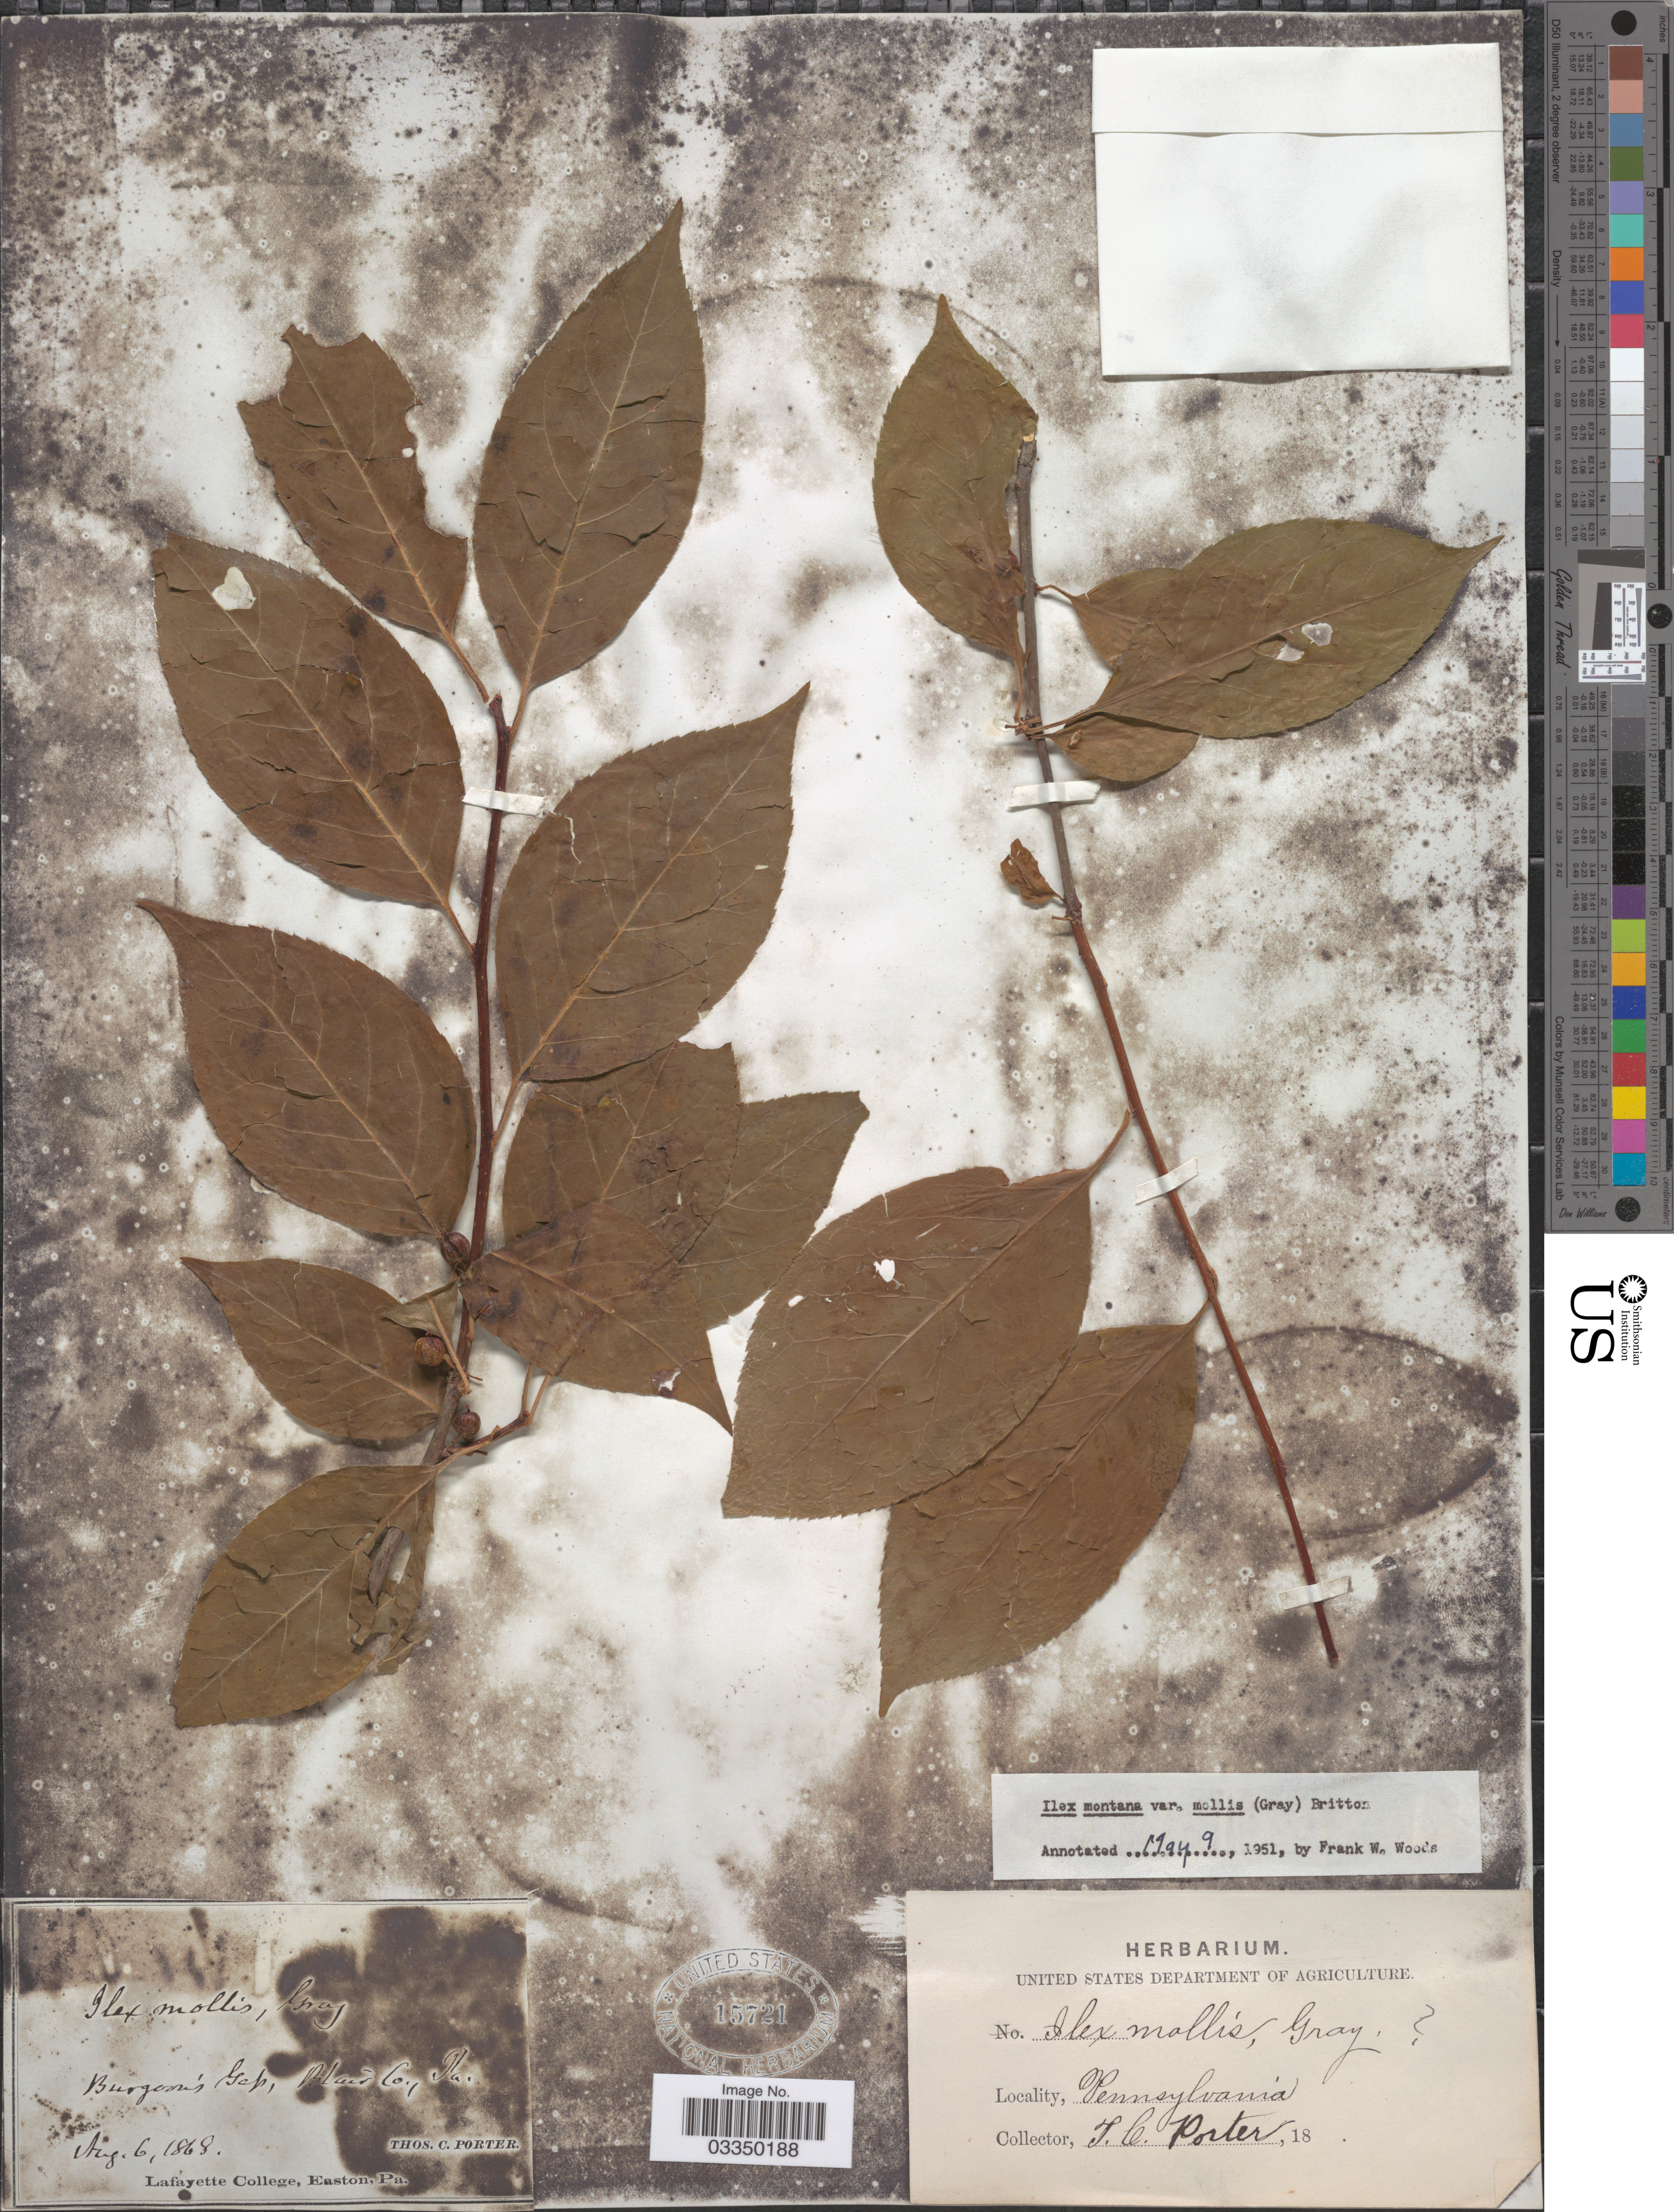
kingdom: Plantae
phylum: Tracheophyta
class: Magnoliopsida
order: Aquifoliales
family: Aquifoliaceae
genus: Ilex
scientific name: Ilex montana var. mollis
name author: (A. Gray) Britton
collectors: T. Porter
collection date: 1868-08-06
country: United States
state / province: Pennsylvania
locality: Burgoon's Gap, Blair Co.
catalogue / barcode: US 15721